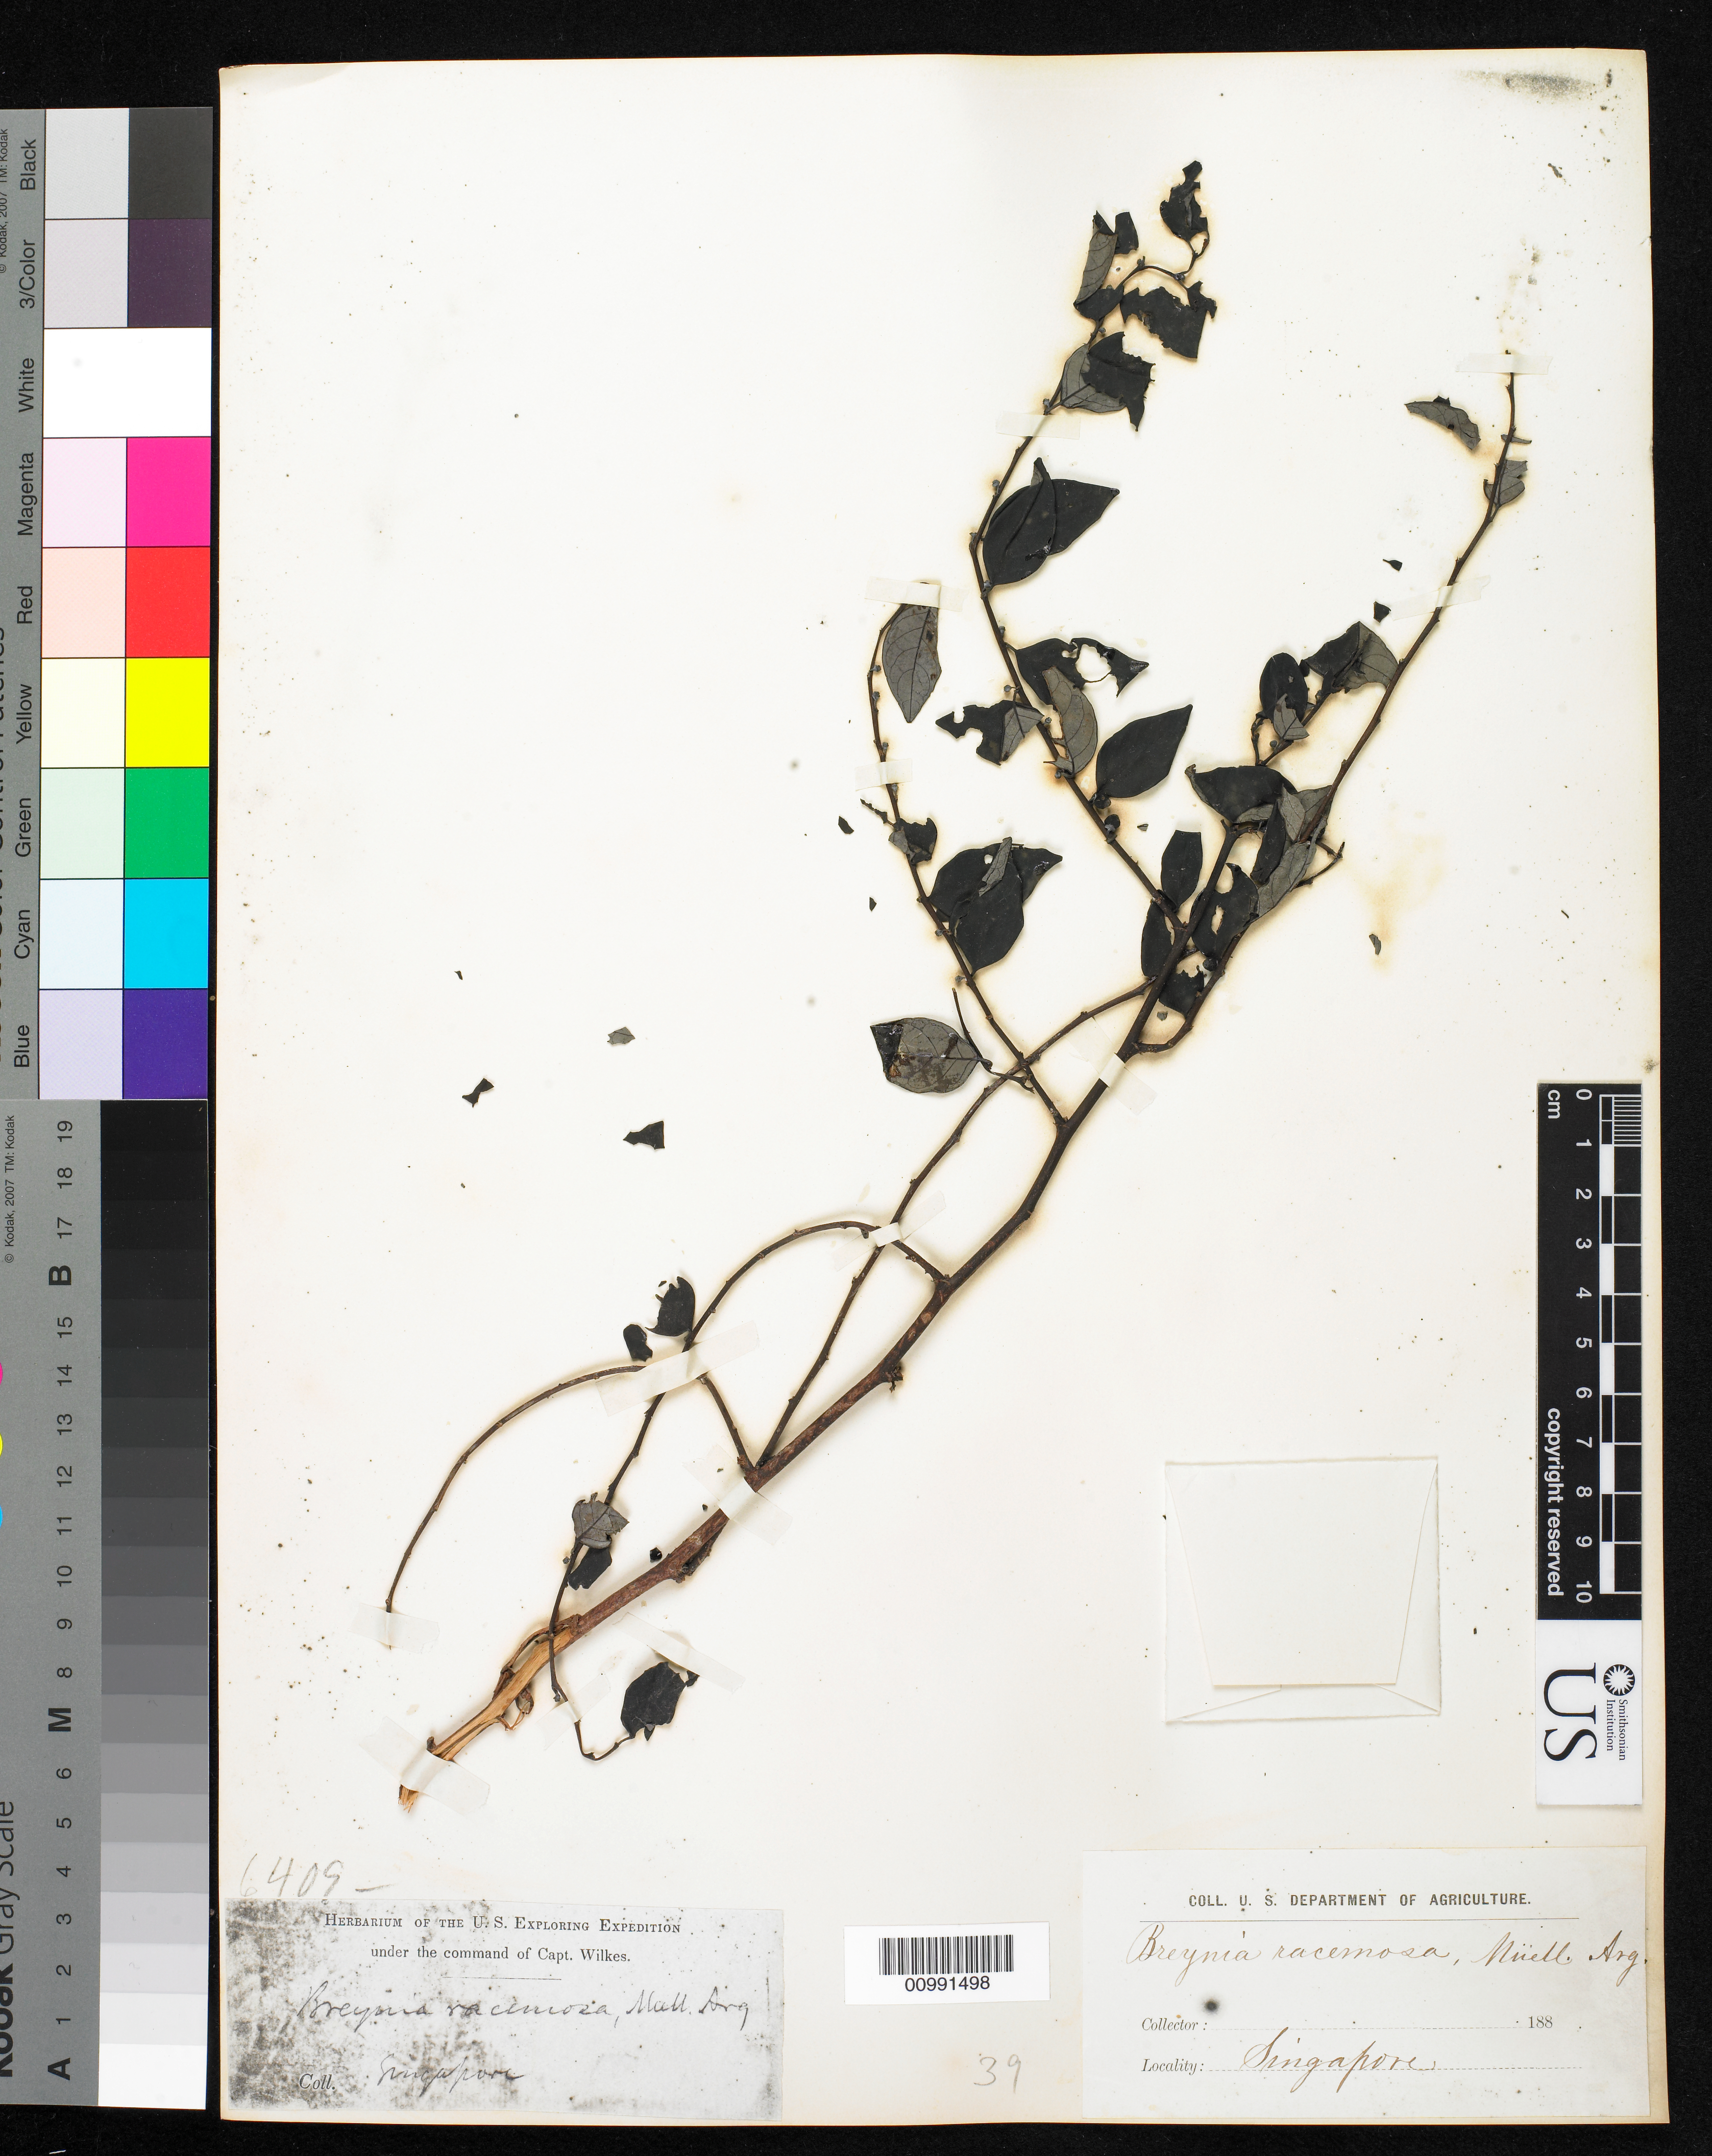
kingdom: Plantae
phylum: Tracheophyta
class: Magnoliopsida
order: Malpighiales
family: Phyllanthaceae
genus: Breynia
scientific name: Breynia racemosa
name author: (Blume) Müll. Arg.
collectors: Wilkes Explor. Exped.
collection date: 1838/1842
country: Singapore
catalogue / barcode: US 98639